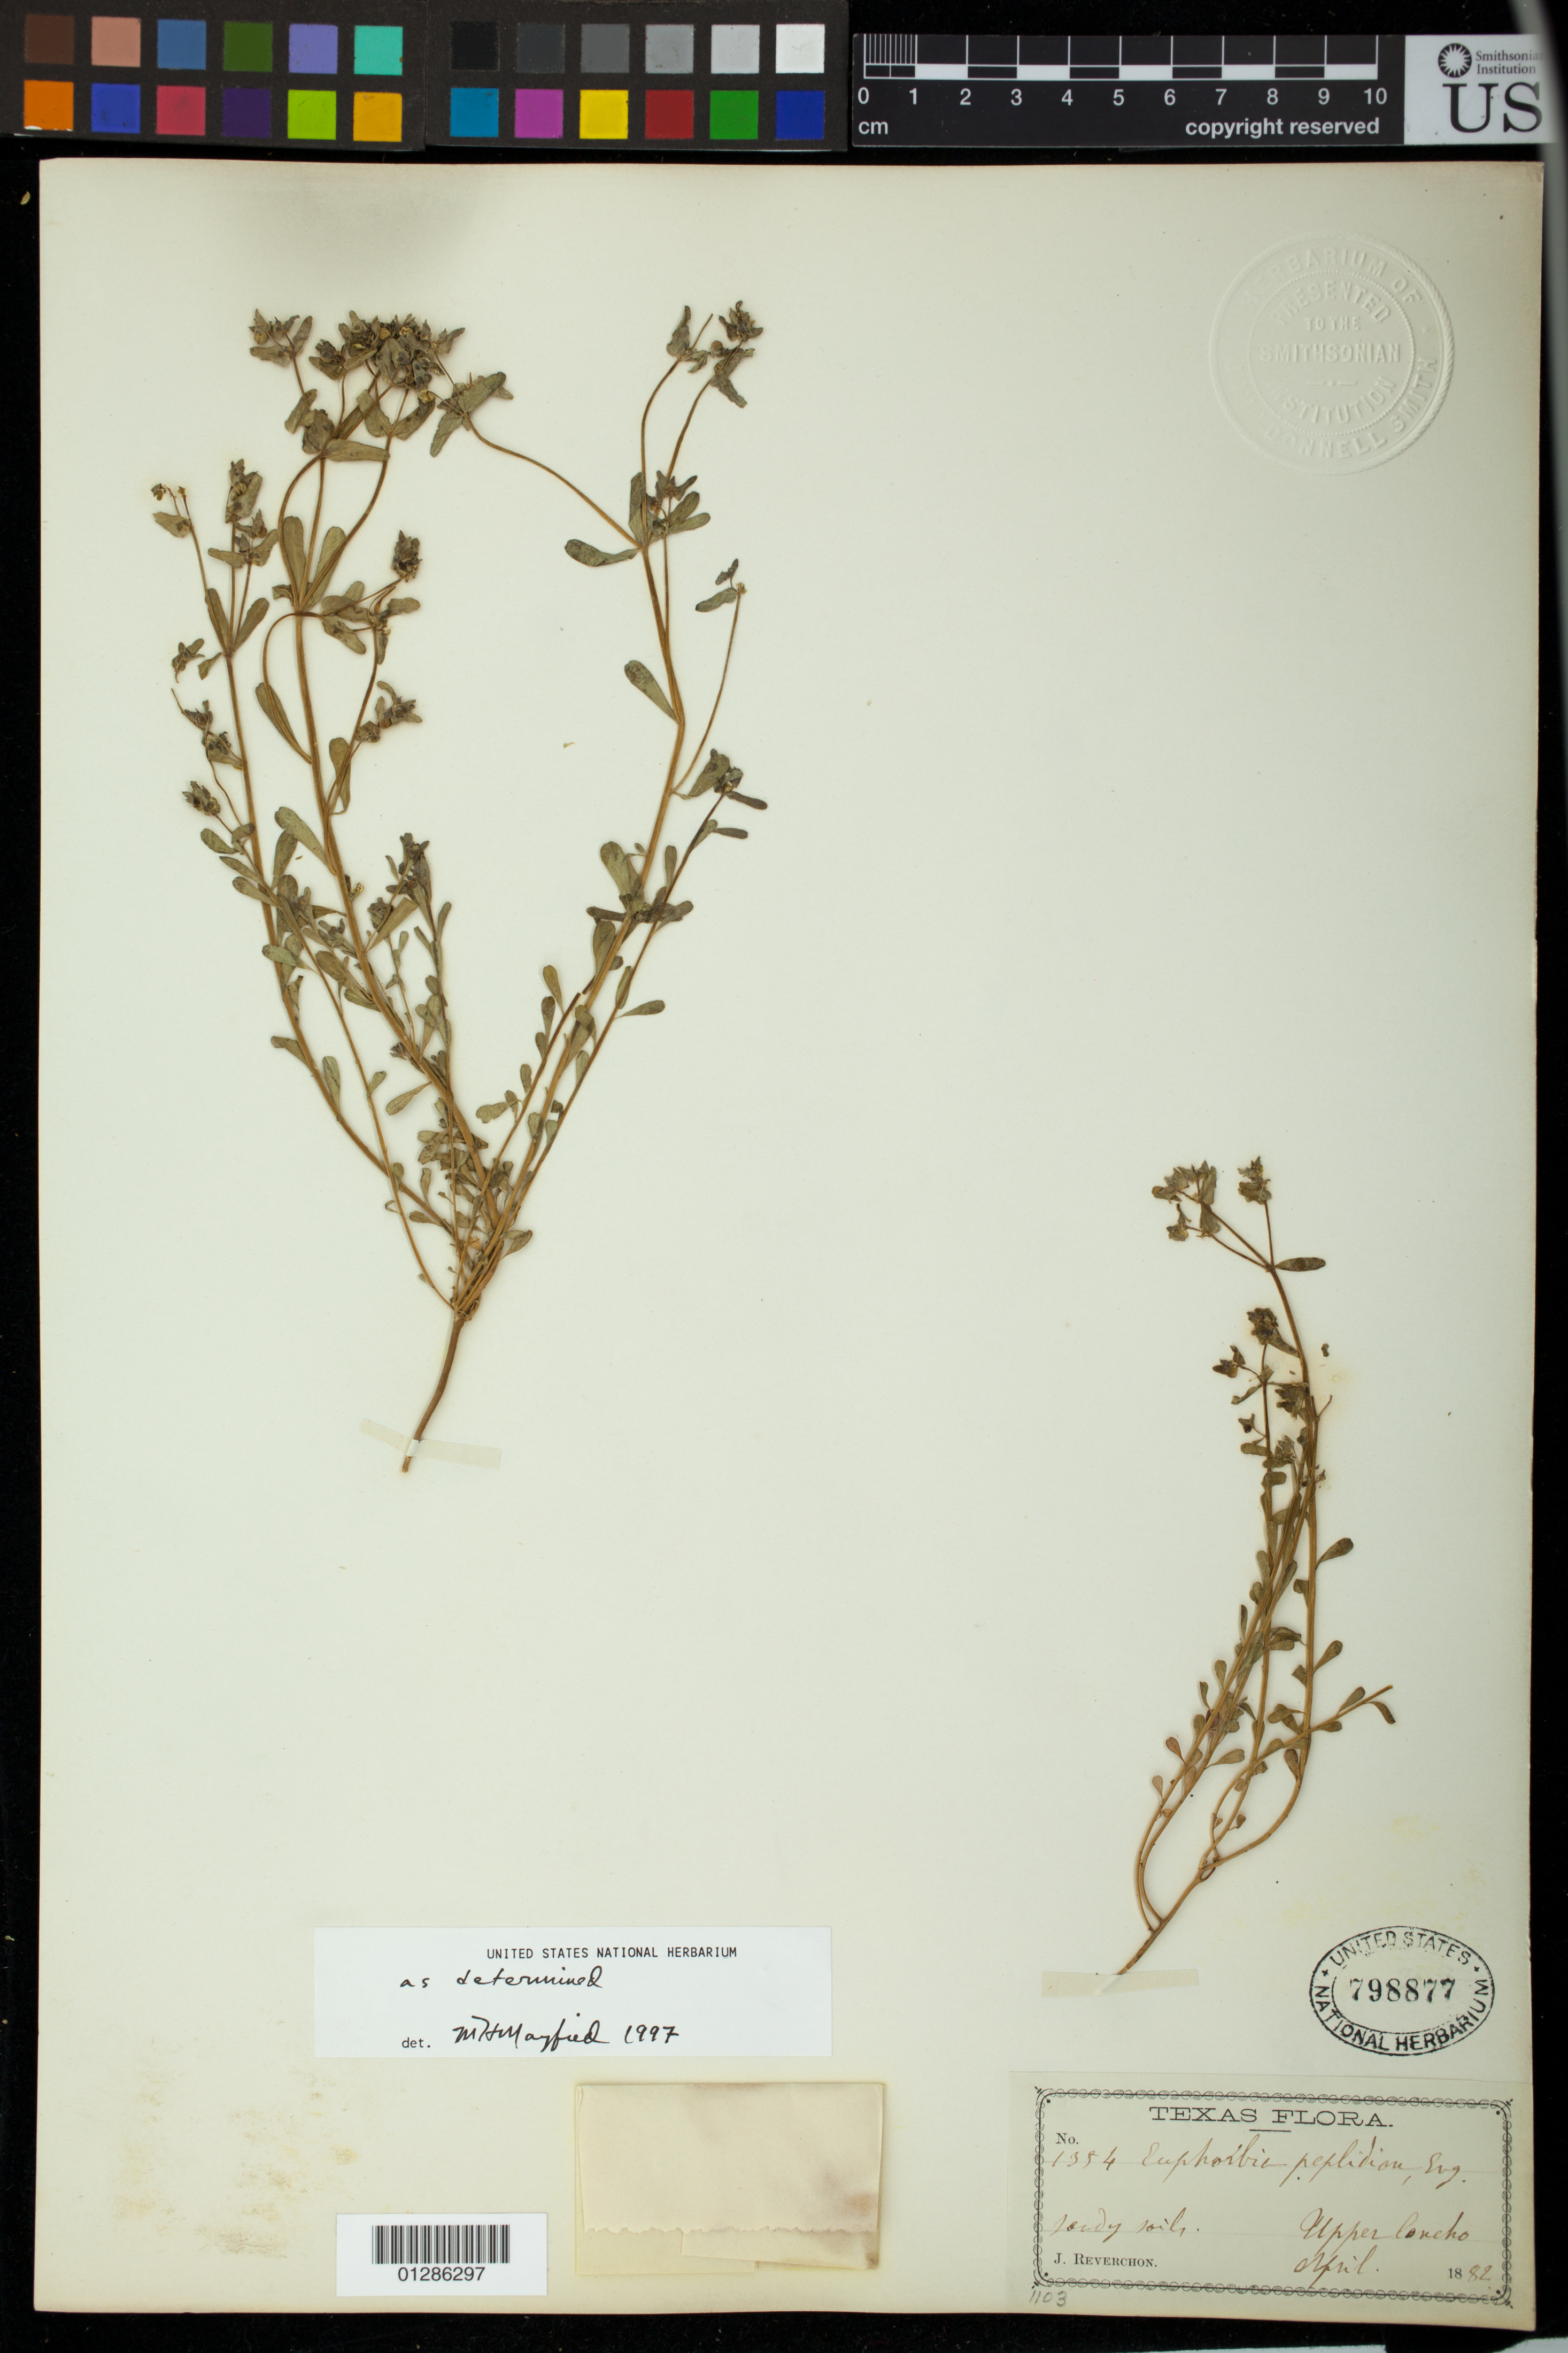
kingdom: Plantae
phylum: Tracheophyta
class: Magnoliopsida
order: Malpighiales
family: Euphorbiaceae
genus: Euphorbia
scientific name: Euphorbia peplidion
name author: Engelm. in Emory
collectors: J. Reverchon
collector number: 1354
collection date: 1882-04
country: United States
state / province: Texas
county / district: Concho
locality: Upper Concho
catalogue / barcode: US 798877